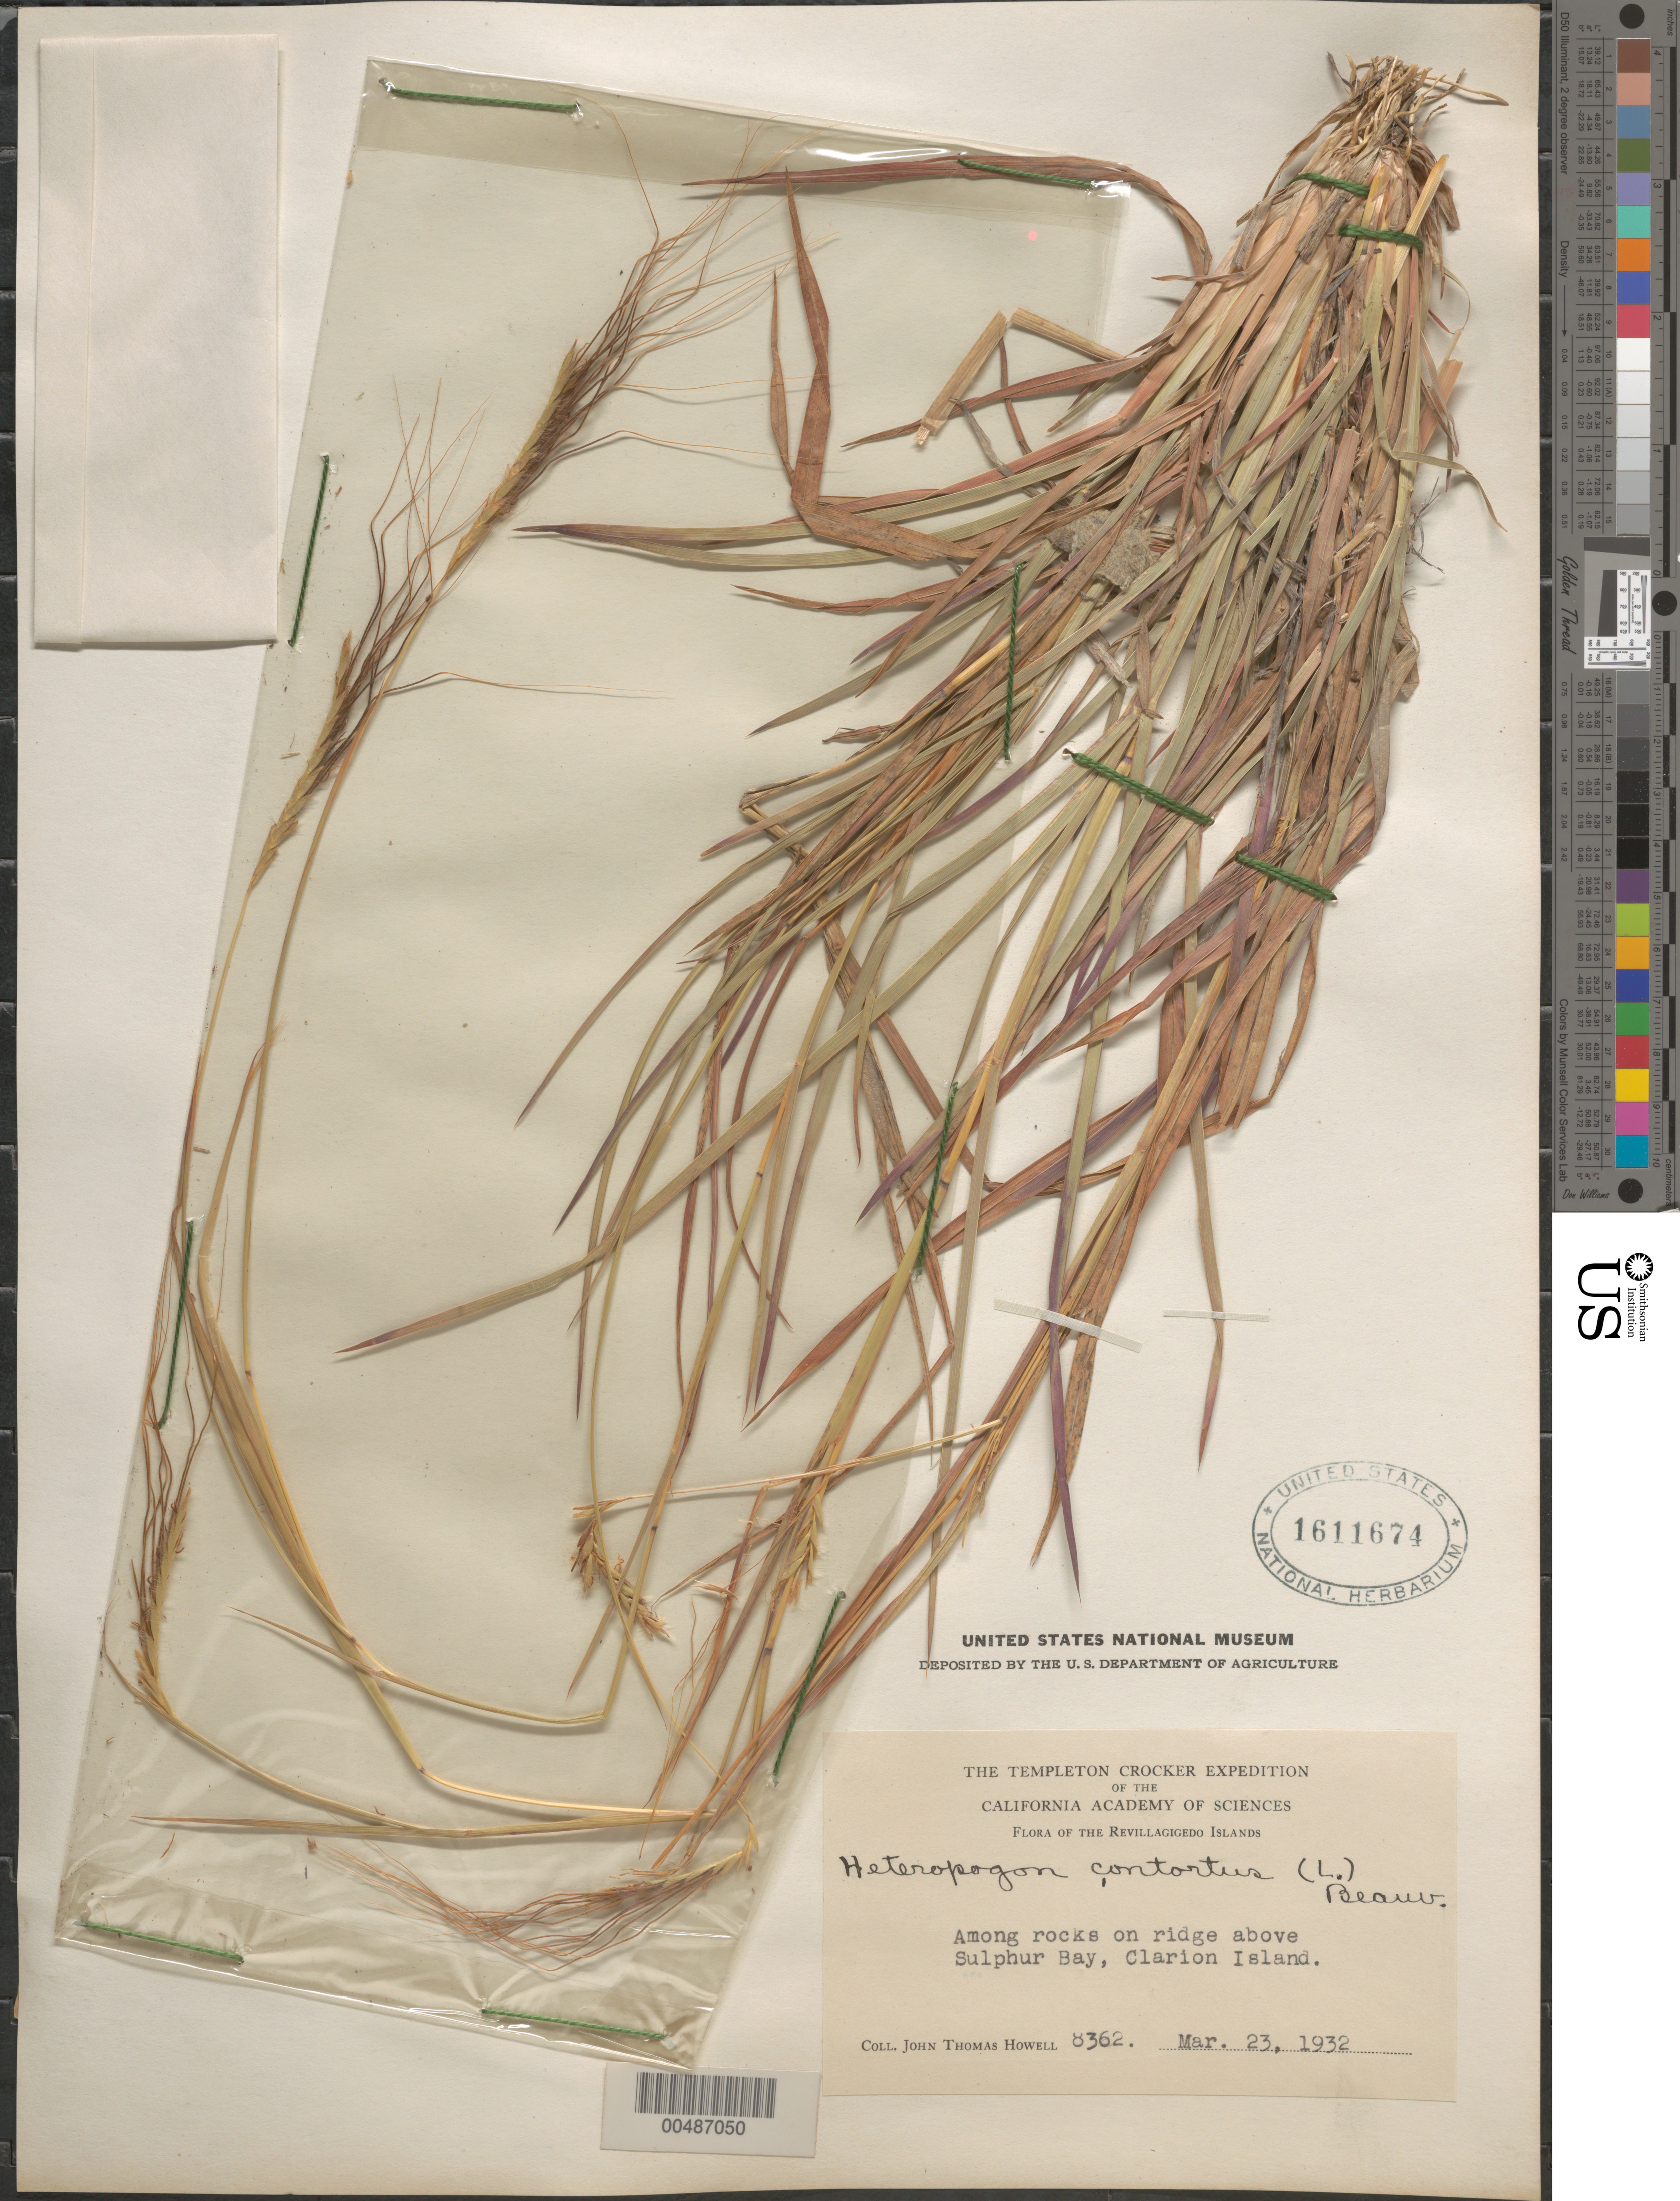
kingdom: Plantae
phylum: Tracheophyta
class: Liliopsida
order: Poales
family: Poaceae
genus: Heteropogon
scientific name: Heteropogon contortus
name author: (L.) P. Beauv. ex Roem. & Schult.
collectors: J. T. Howell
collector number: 8362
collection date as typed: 23 Mar 1932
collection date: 1932-03-23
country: Mexico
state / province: Colima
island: Socorro Island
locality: above Sulphur Bay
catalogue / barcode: US 1611674